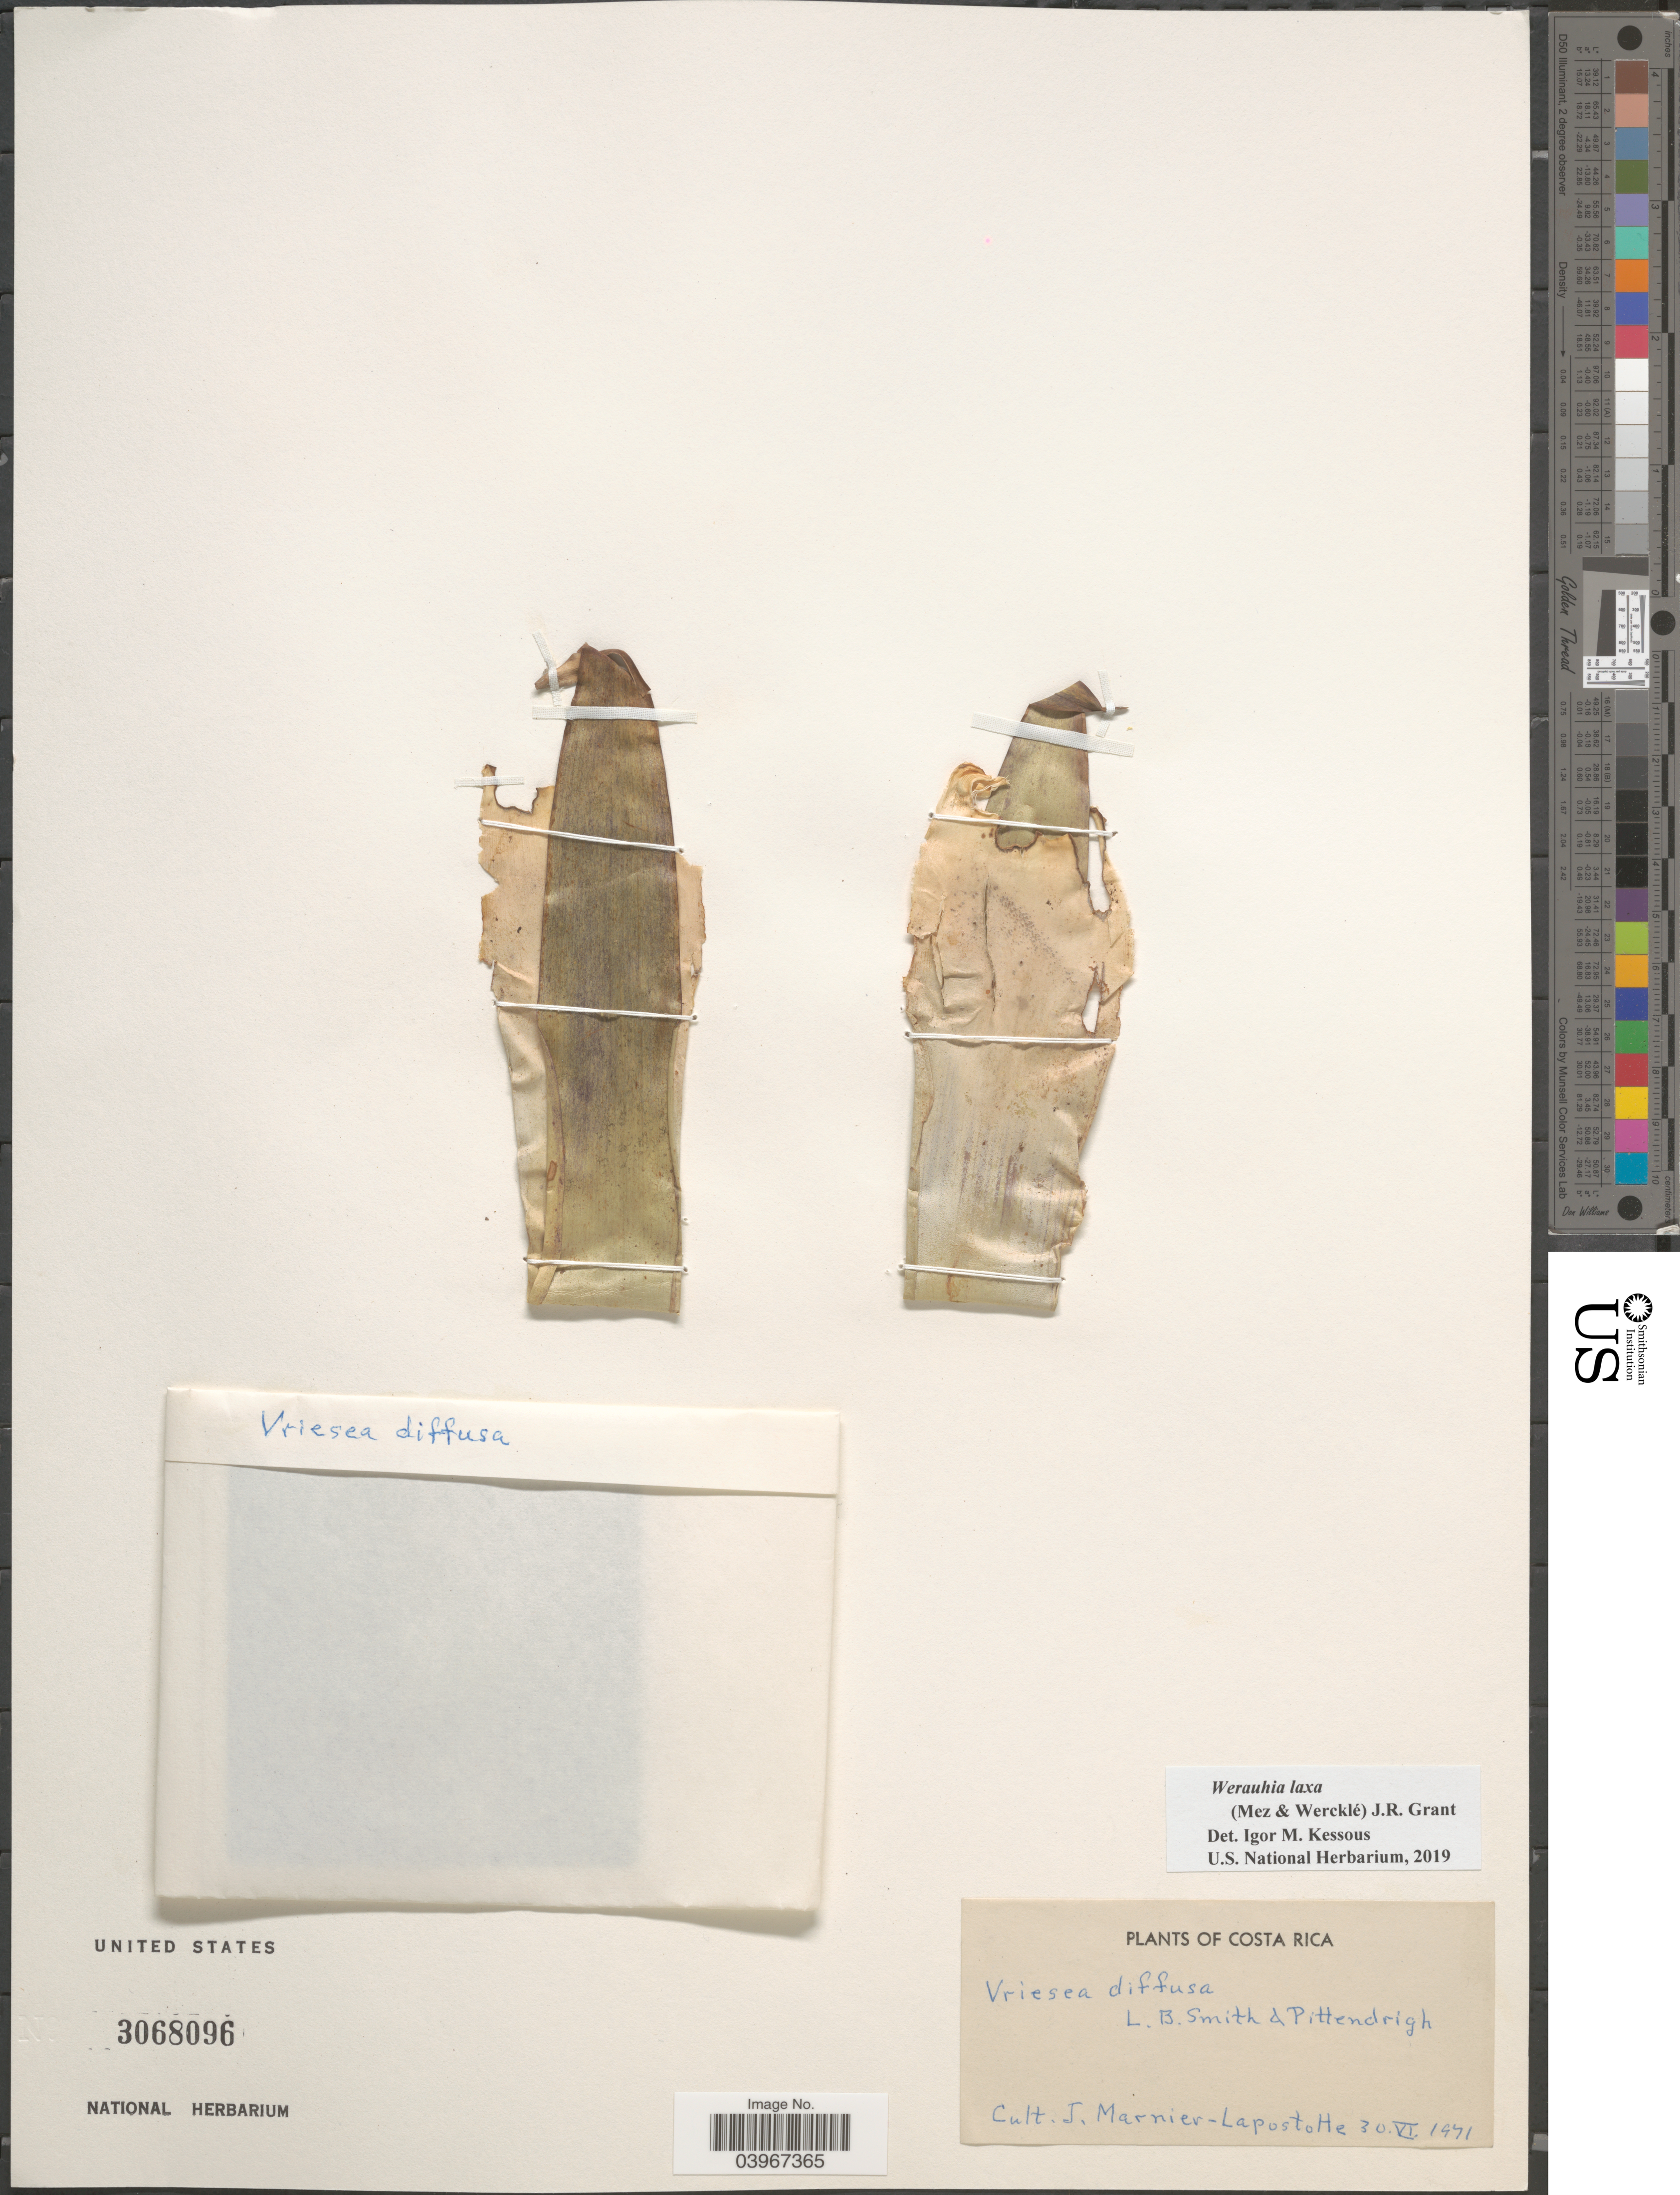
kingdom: Plantae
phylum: Tracheophyta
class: Liliopsida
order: Poales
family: Bromeliaceae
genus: Werauhia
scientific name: Werauhia laxa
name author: (Mez & Wercklé) J.R. Grant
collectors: J. Marnier-Lapostolle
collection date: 1971-06-30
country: Costa Rica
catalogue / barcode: US 3068096